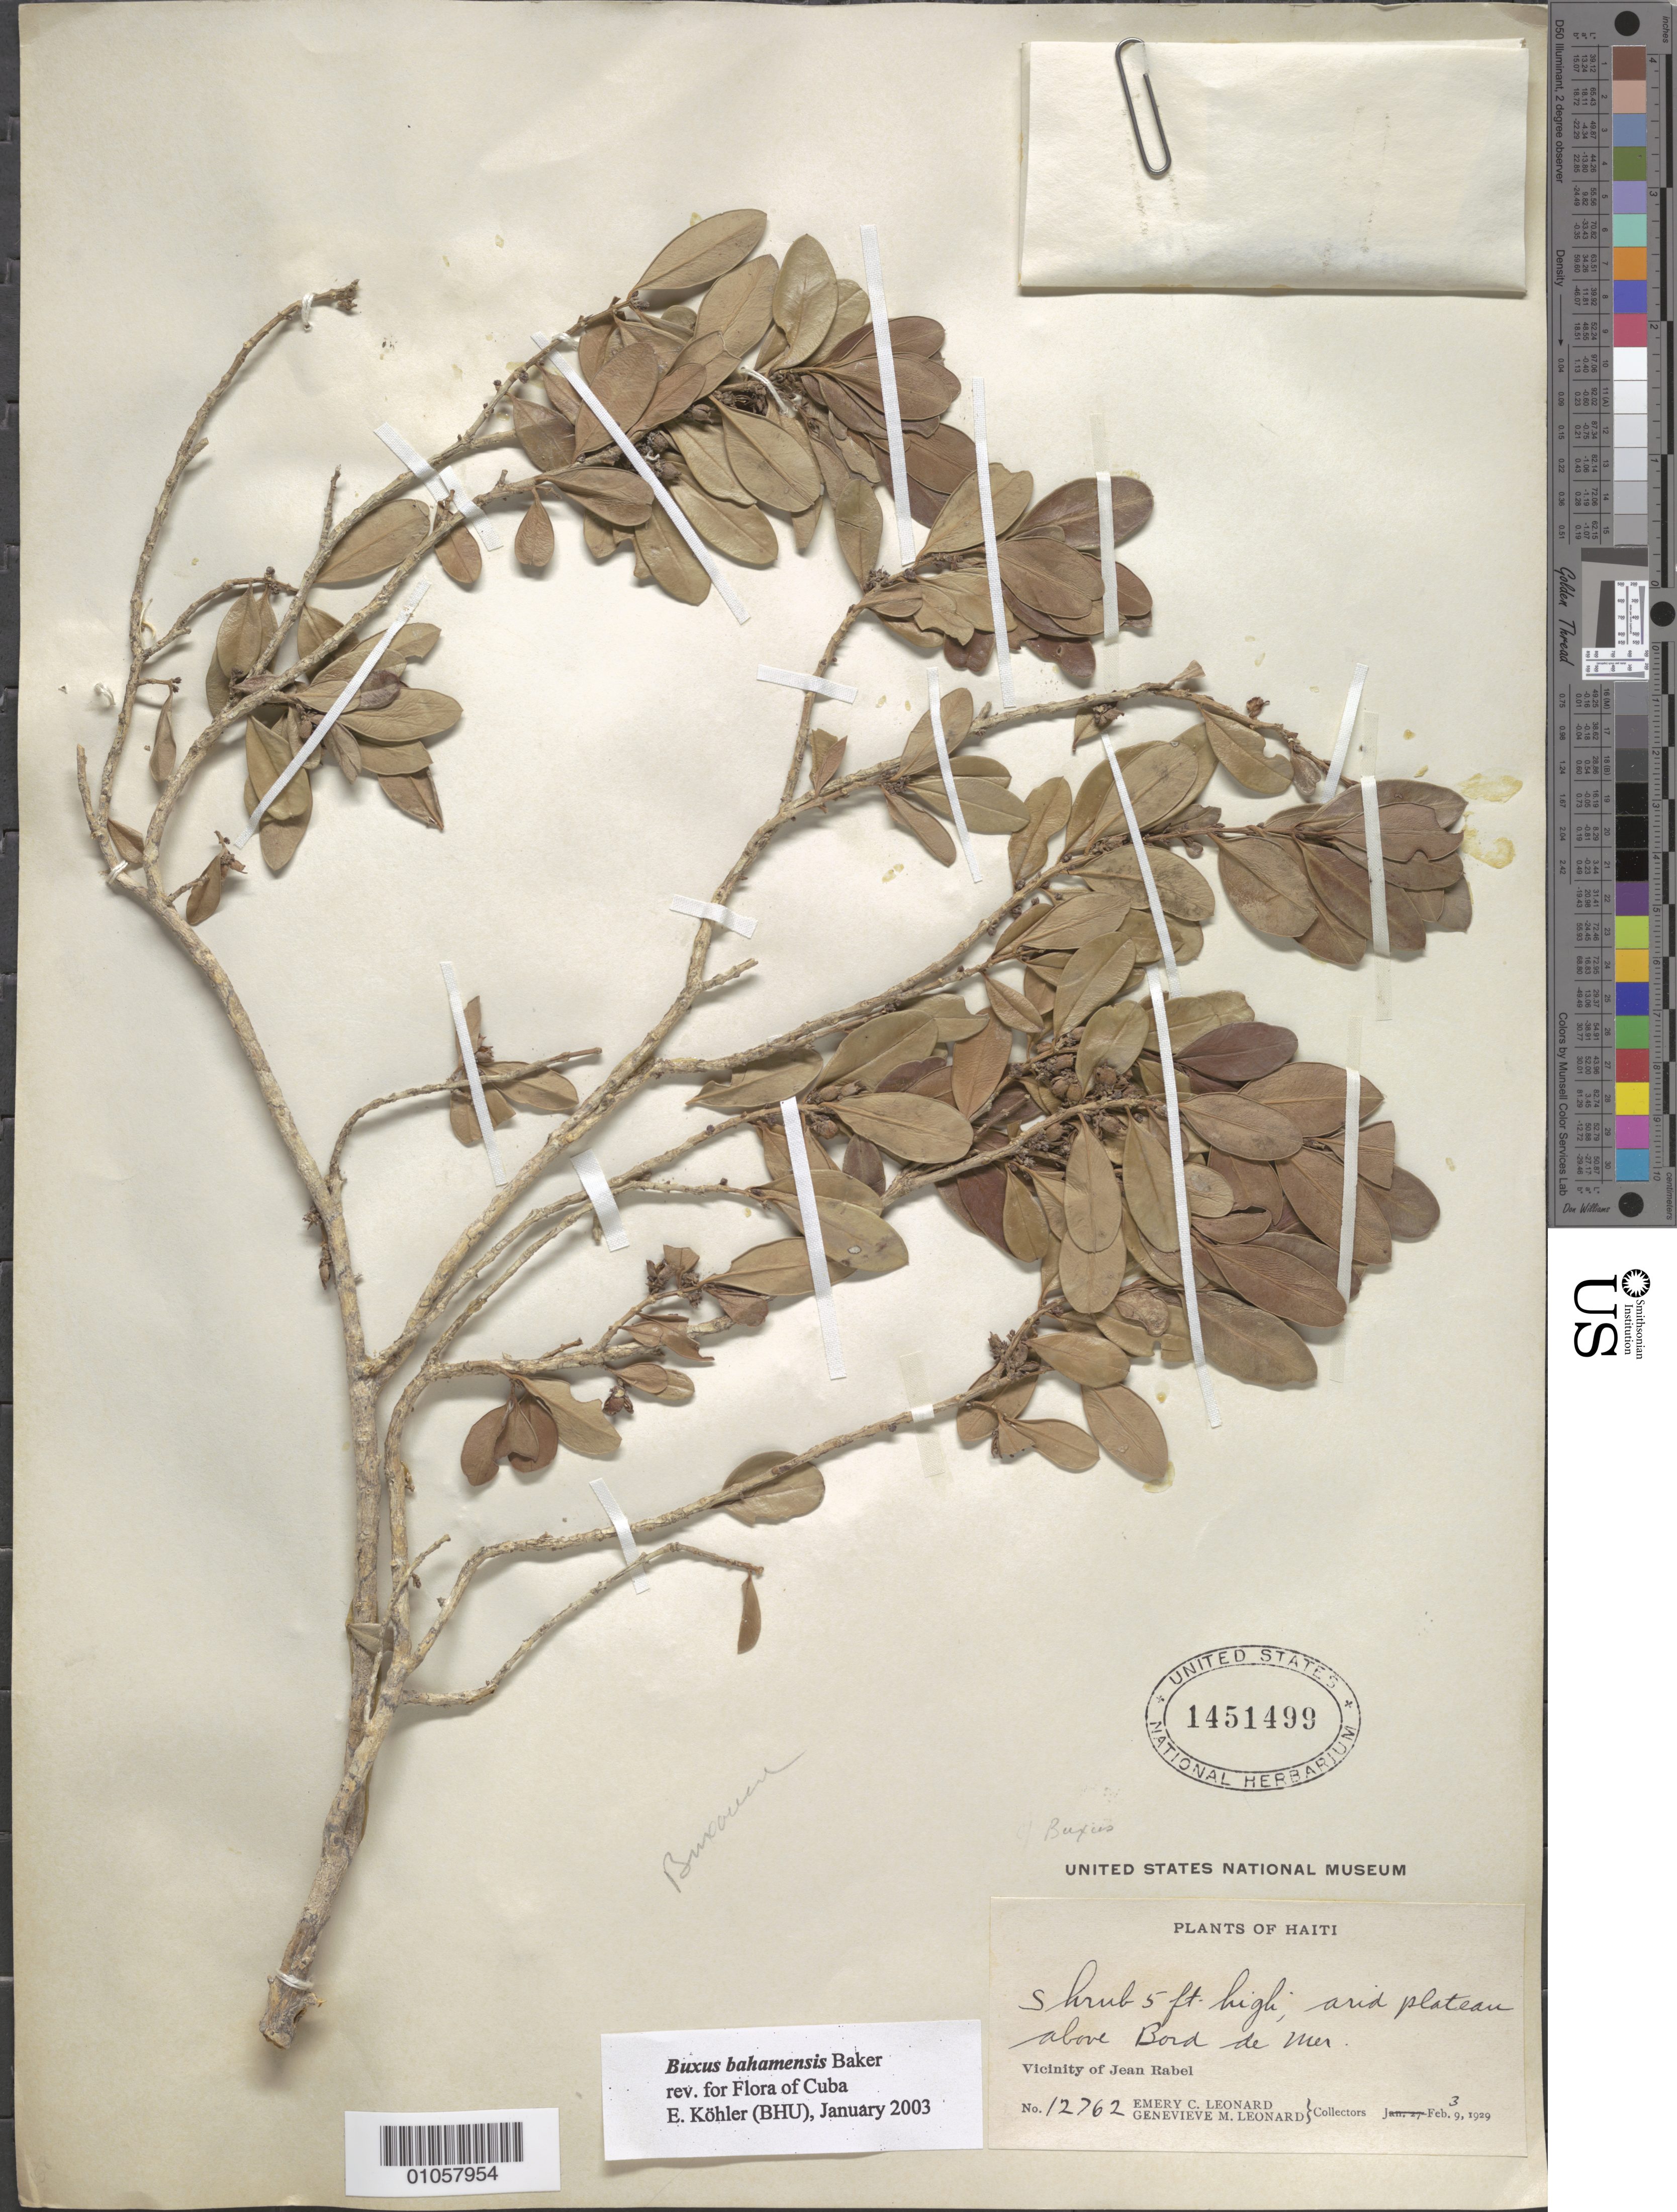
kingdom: Plantae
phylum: Tracheophyta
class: Magnoliopsida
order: Buxales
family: Buxaceae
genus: Buxus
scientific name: Buxus bahamensis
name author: Baker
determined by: Kohler, E.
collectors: E. C. Leonard & G. M. Leonard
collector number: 12762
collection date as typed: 03 Feb 1929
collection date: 1929-02-03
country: Haiti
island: Hispaniola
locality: Jean Rabel vicinity; above Bord de mer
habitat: Arid plateau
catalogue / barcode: US 1451499